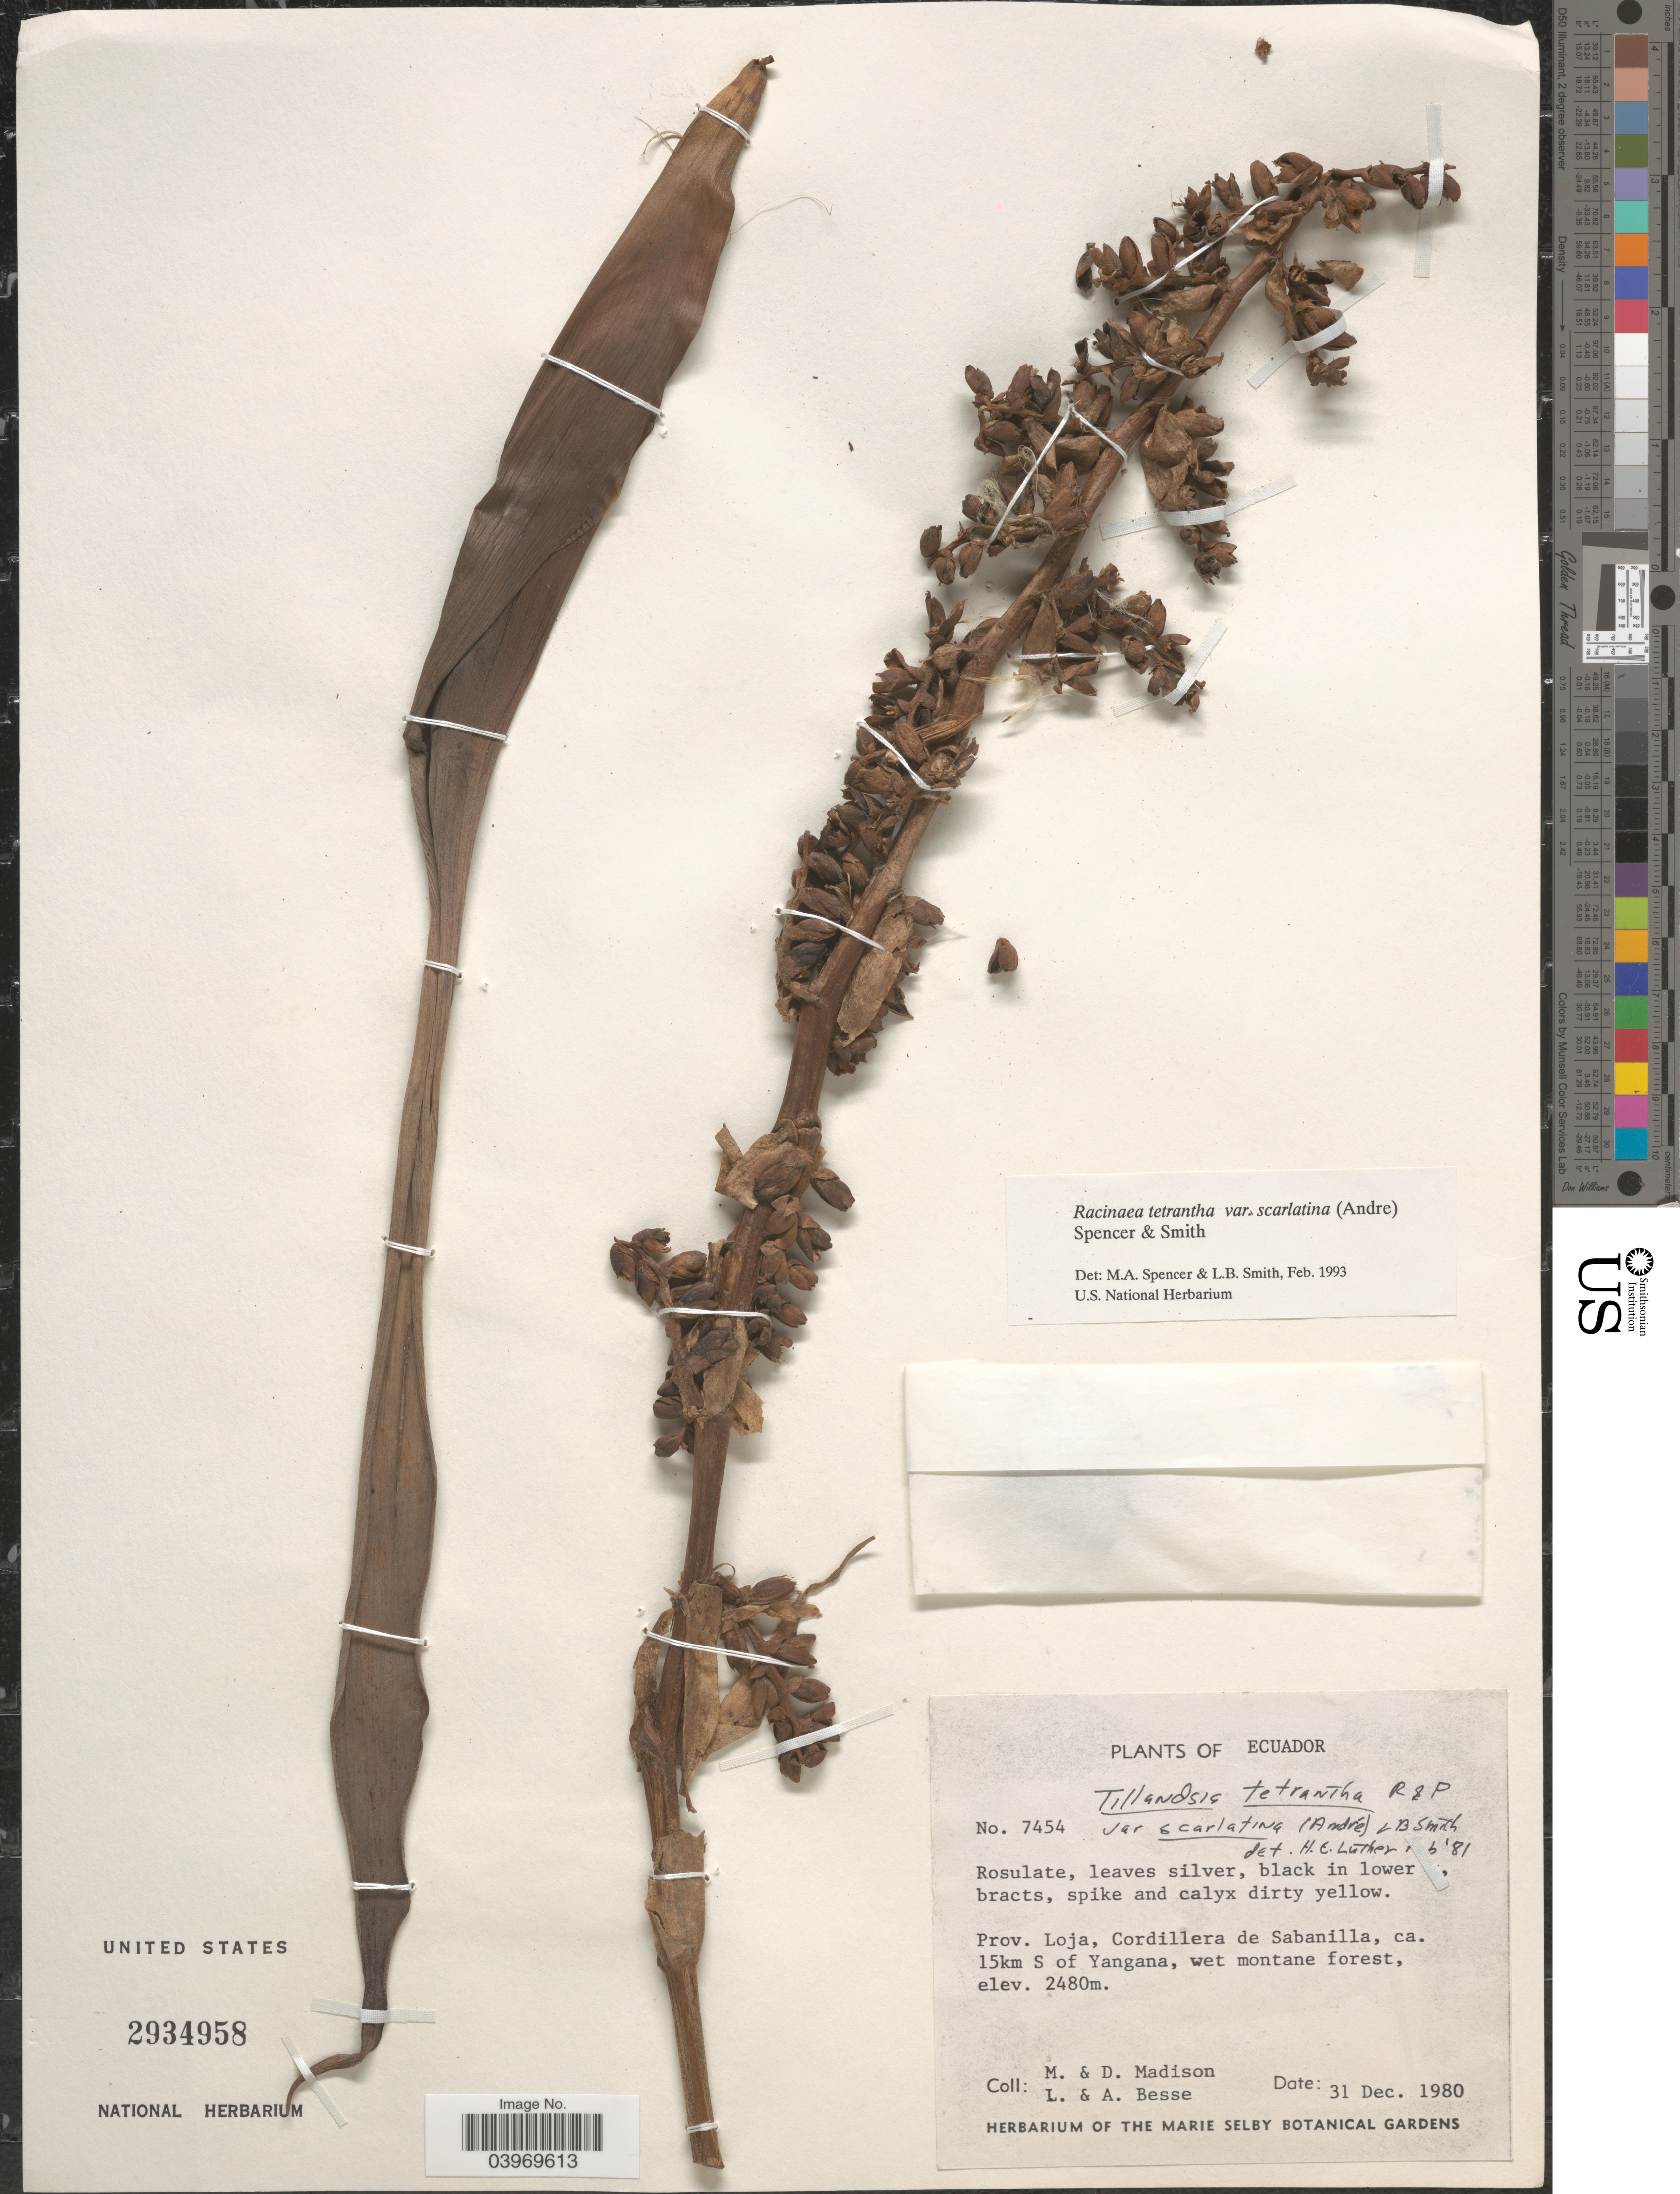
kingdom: Plantae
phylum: Tracheophyta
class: Liliopsida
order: Poales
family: Bromeliaceae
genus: Racinaea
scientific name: Racinaea tetrantha var. scarlatina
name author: (Ruiz & Pav.) M.A. Spencer & L.B. Sm.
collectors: M. Madison, D. Madison, L. Besse & A. Besse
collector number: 7454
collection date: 1980-12-31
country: Ecuador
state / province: Loja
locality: Cordillera de Sabanilla, ca. 15km S of Yangana.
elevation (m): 2480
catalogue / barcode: US 2934958